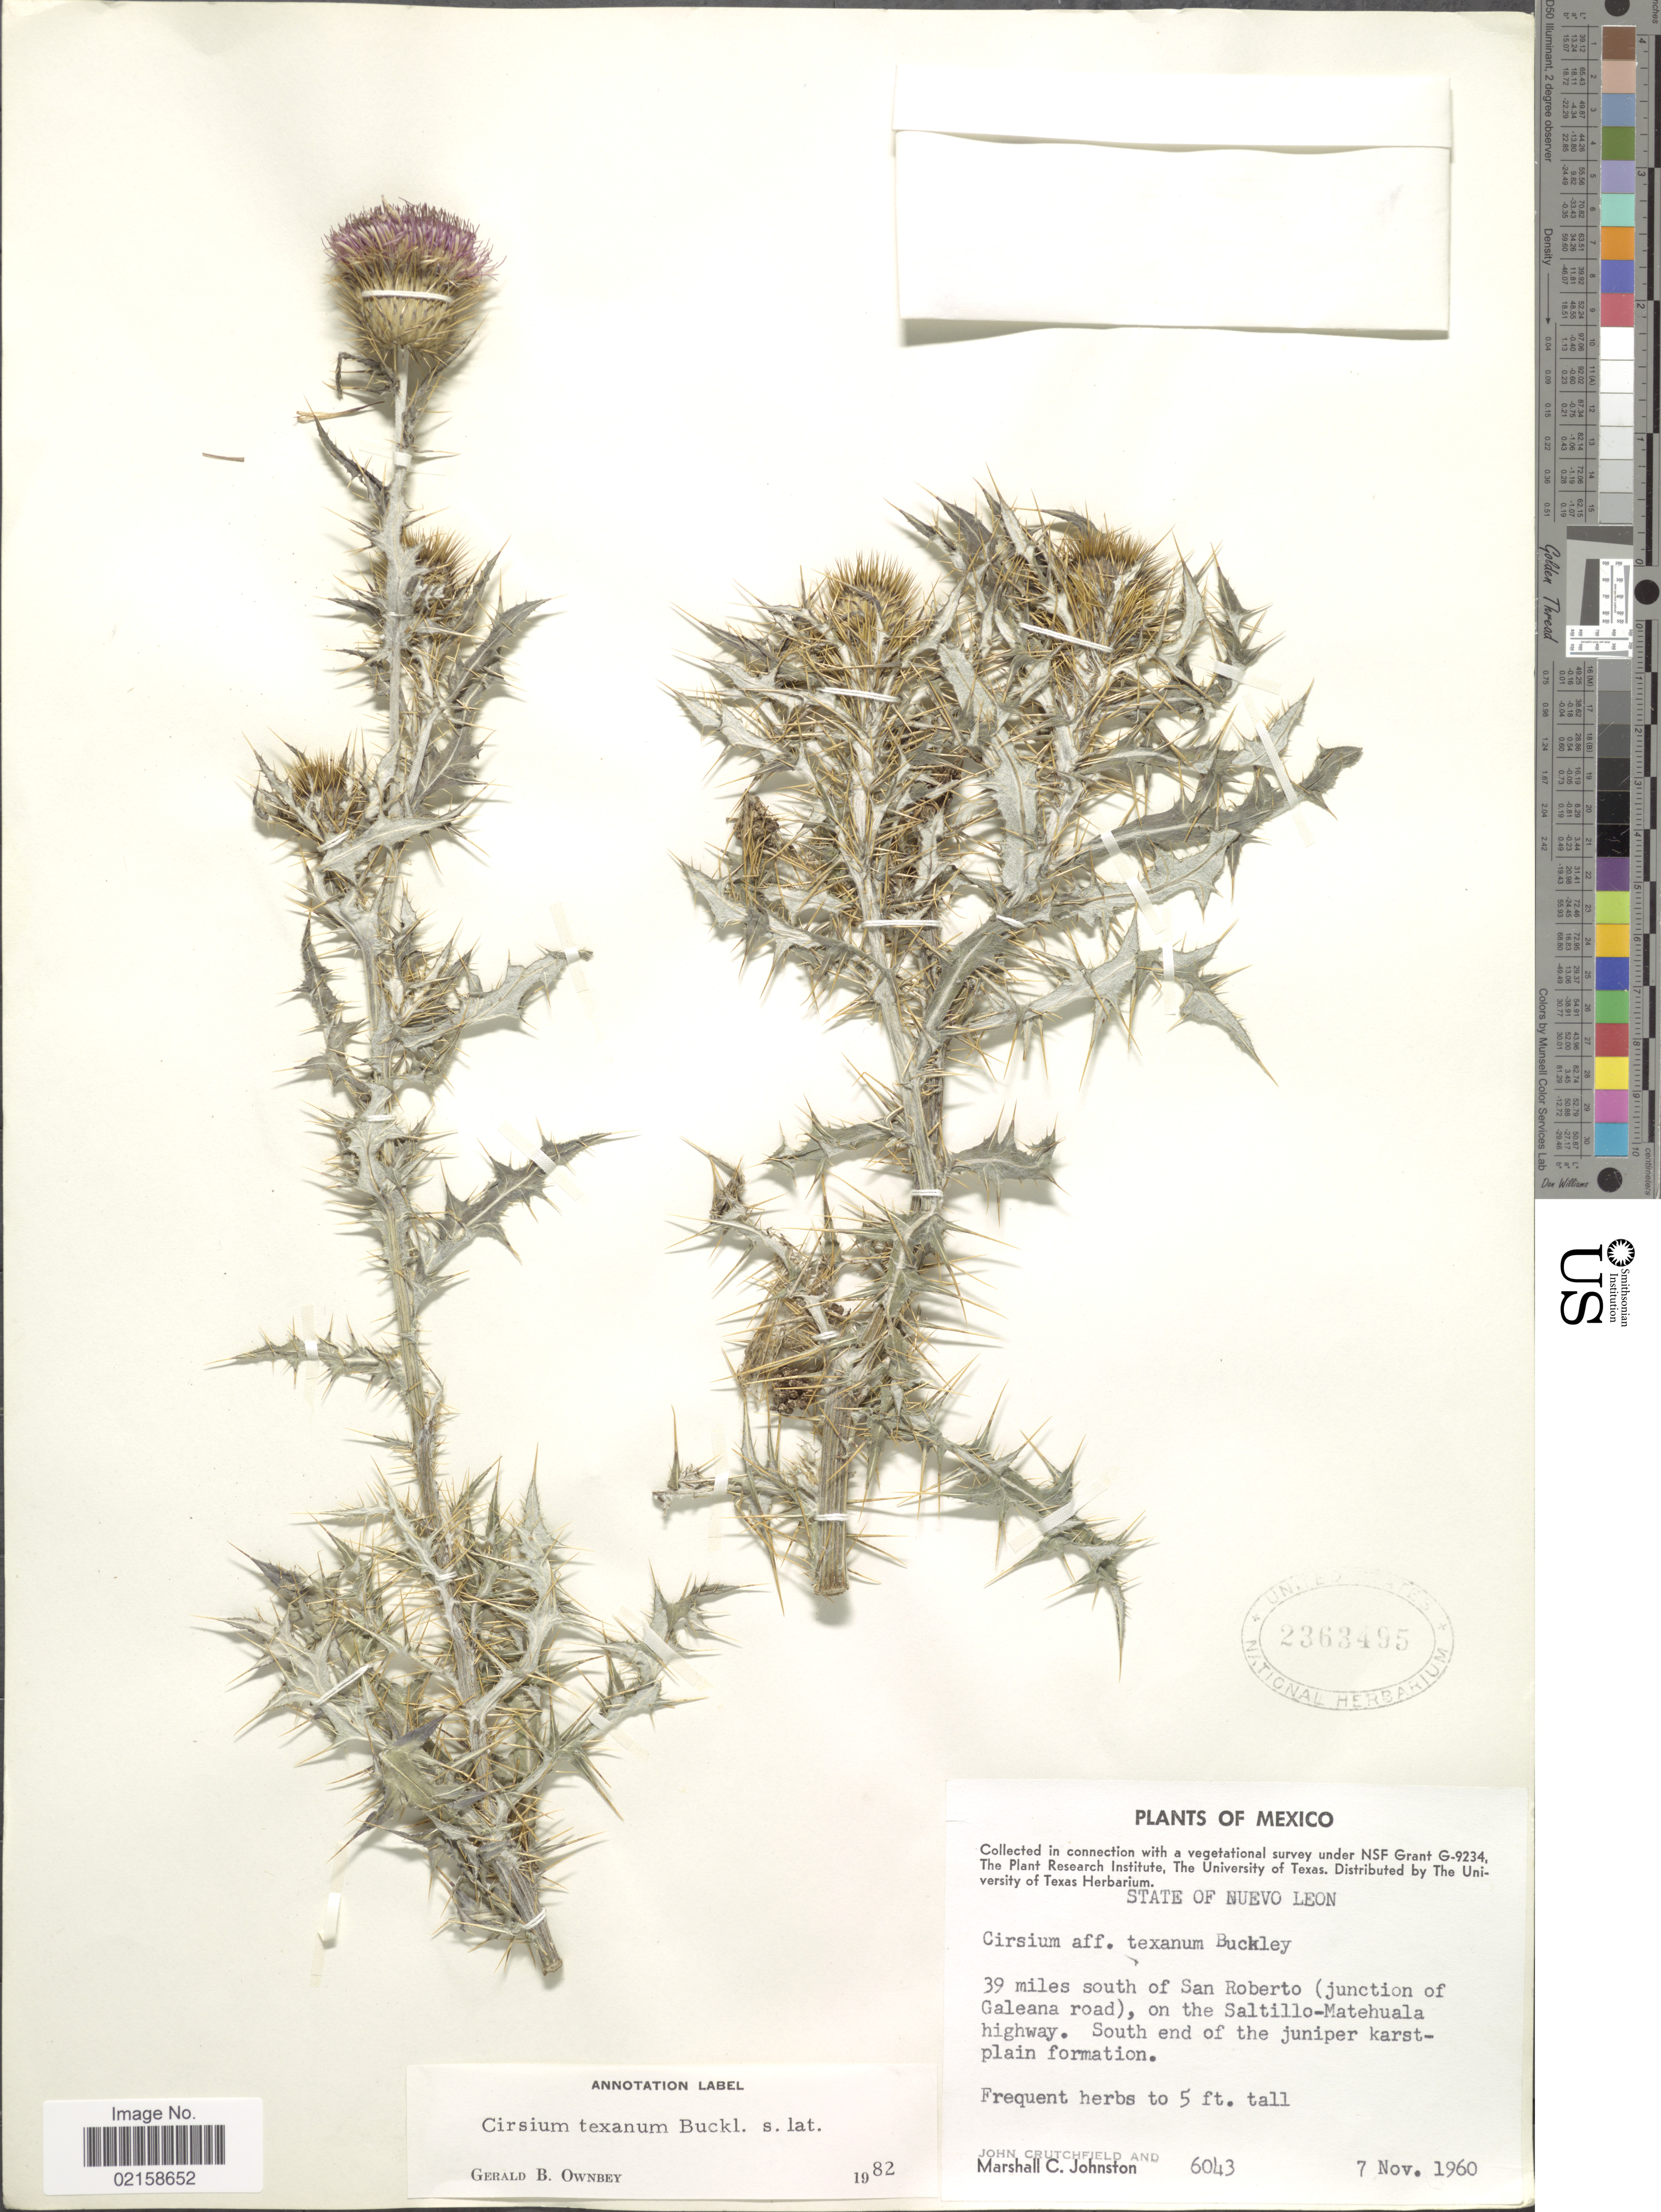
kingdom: Plantae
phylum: Tracheophyta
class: Magnoliopsida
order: Asterales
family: Asteraceae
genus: Cirsium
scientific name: Cirsium texanum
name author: Buckley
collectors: J. Crutchfield & M. Johnston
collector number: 6043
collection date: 1960-11-07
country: Mexico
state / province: Nuevo León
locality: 39 miles south of San Roberto (junction of Galeana road), on the Saltillo-Matehuala highway, south end of the juniper karts-plain formation.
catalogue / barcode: US 2363495